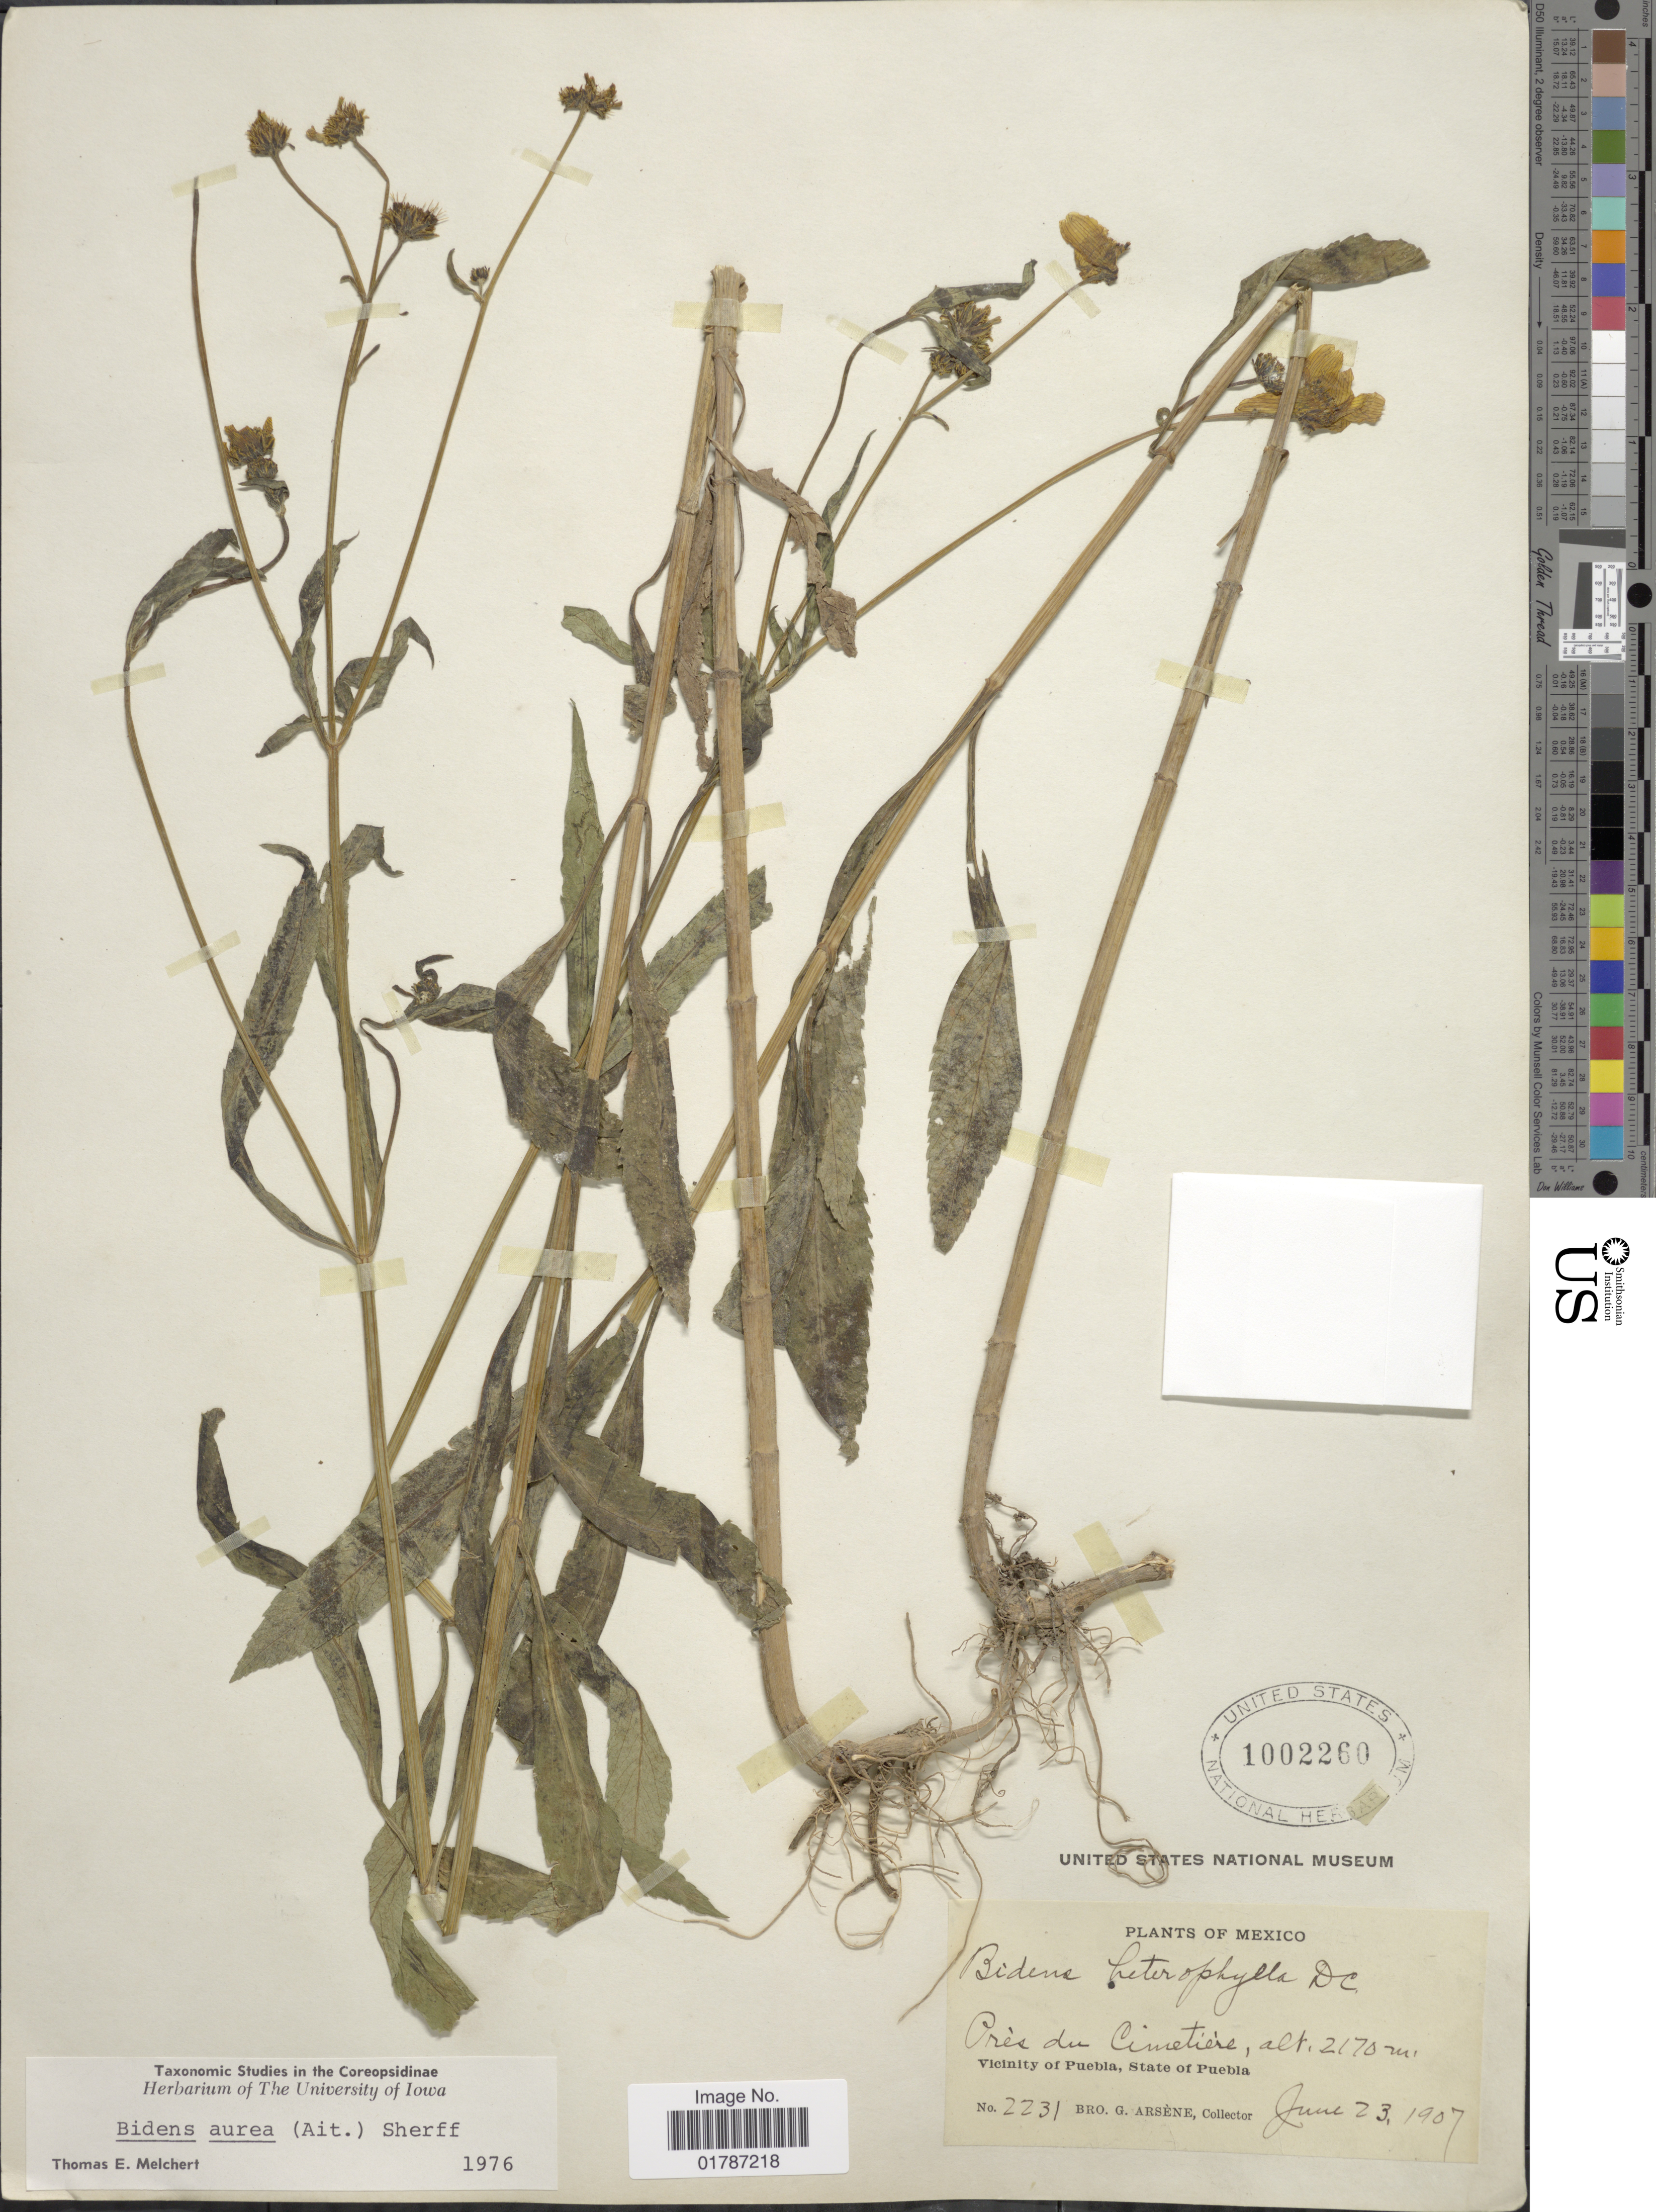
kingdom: Plantae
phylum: Tracheophyta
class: Magnoliopsida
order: Asterales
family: Asteraceae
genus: Bidens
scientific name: Bidens aurea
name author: (Aiton) Sherff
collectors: Bro. G. Arsène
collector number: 2231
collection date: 1907-06-23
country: Mexico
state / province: Puebla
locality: Pres du Cimetiere, Vicinity of Puebla, State of Puebla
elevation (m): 2170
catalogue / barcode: US 1002260